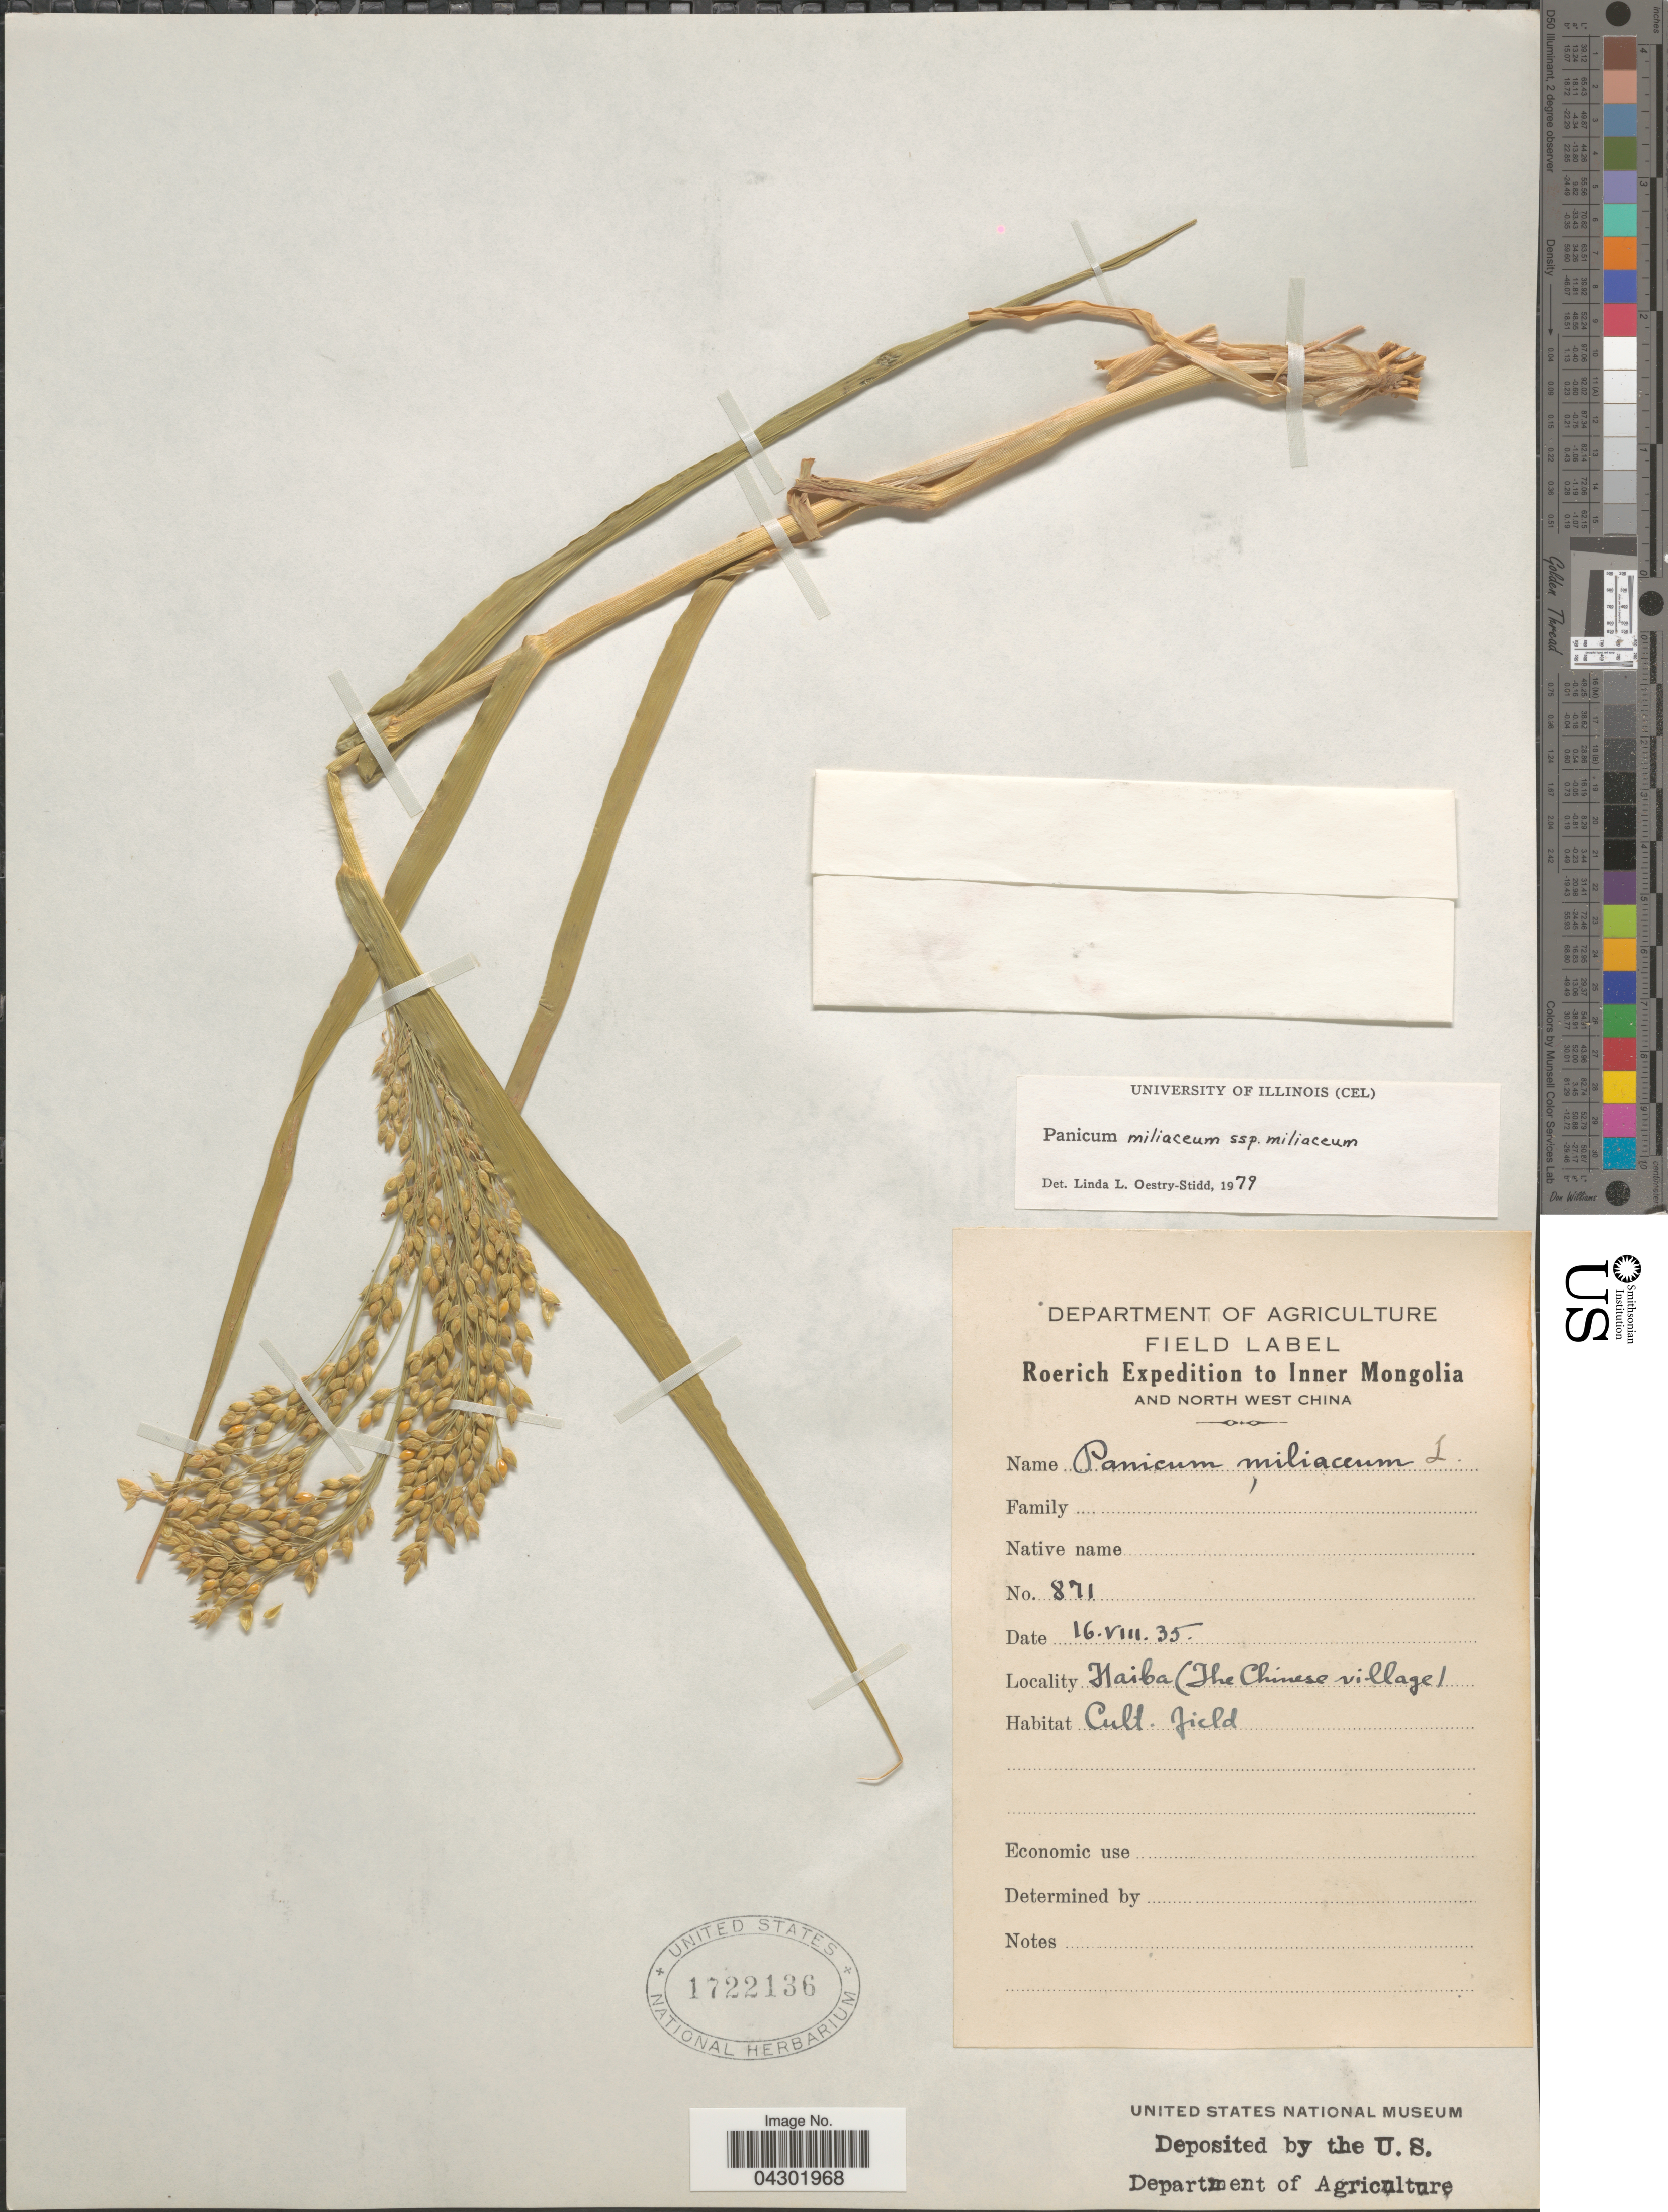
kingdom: Plantae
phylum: Tracheophyta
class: Liliopsida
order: Poales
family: Poaceae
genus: Panicum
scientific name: Panicum miliaceum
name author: L.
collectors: Roerich Expedition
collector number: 871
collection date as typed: Transcribed d/m/y: 16/8/35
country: China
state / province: Nei Monggol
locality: Roerich Expedition to Inner Mongolia and North West China. Haiba (The Chinese village). Cult. field.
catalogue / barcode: US 1722136